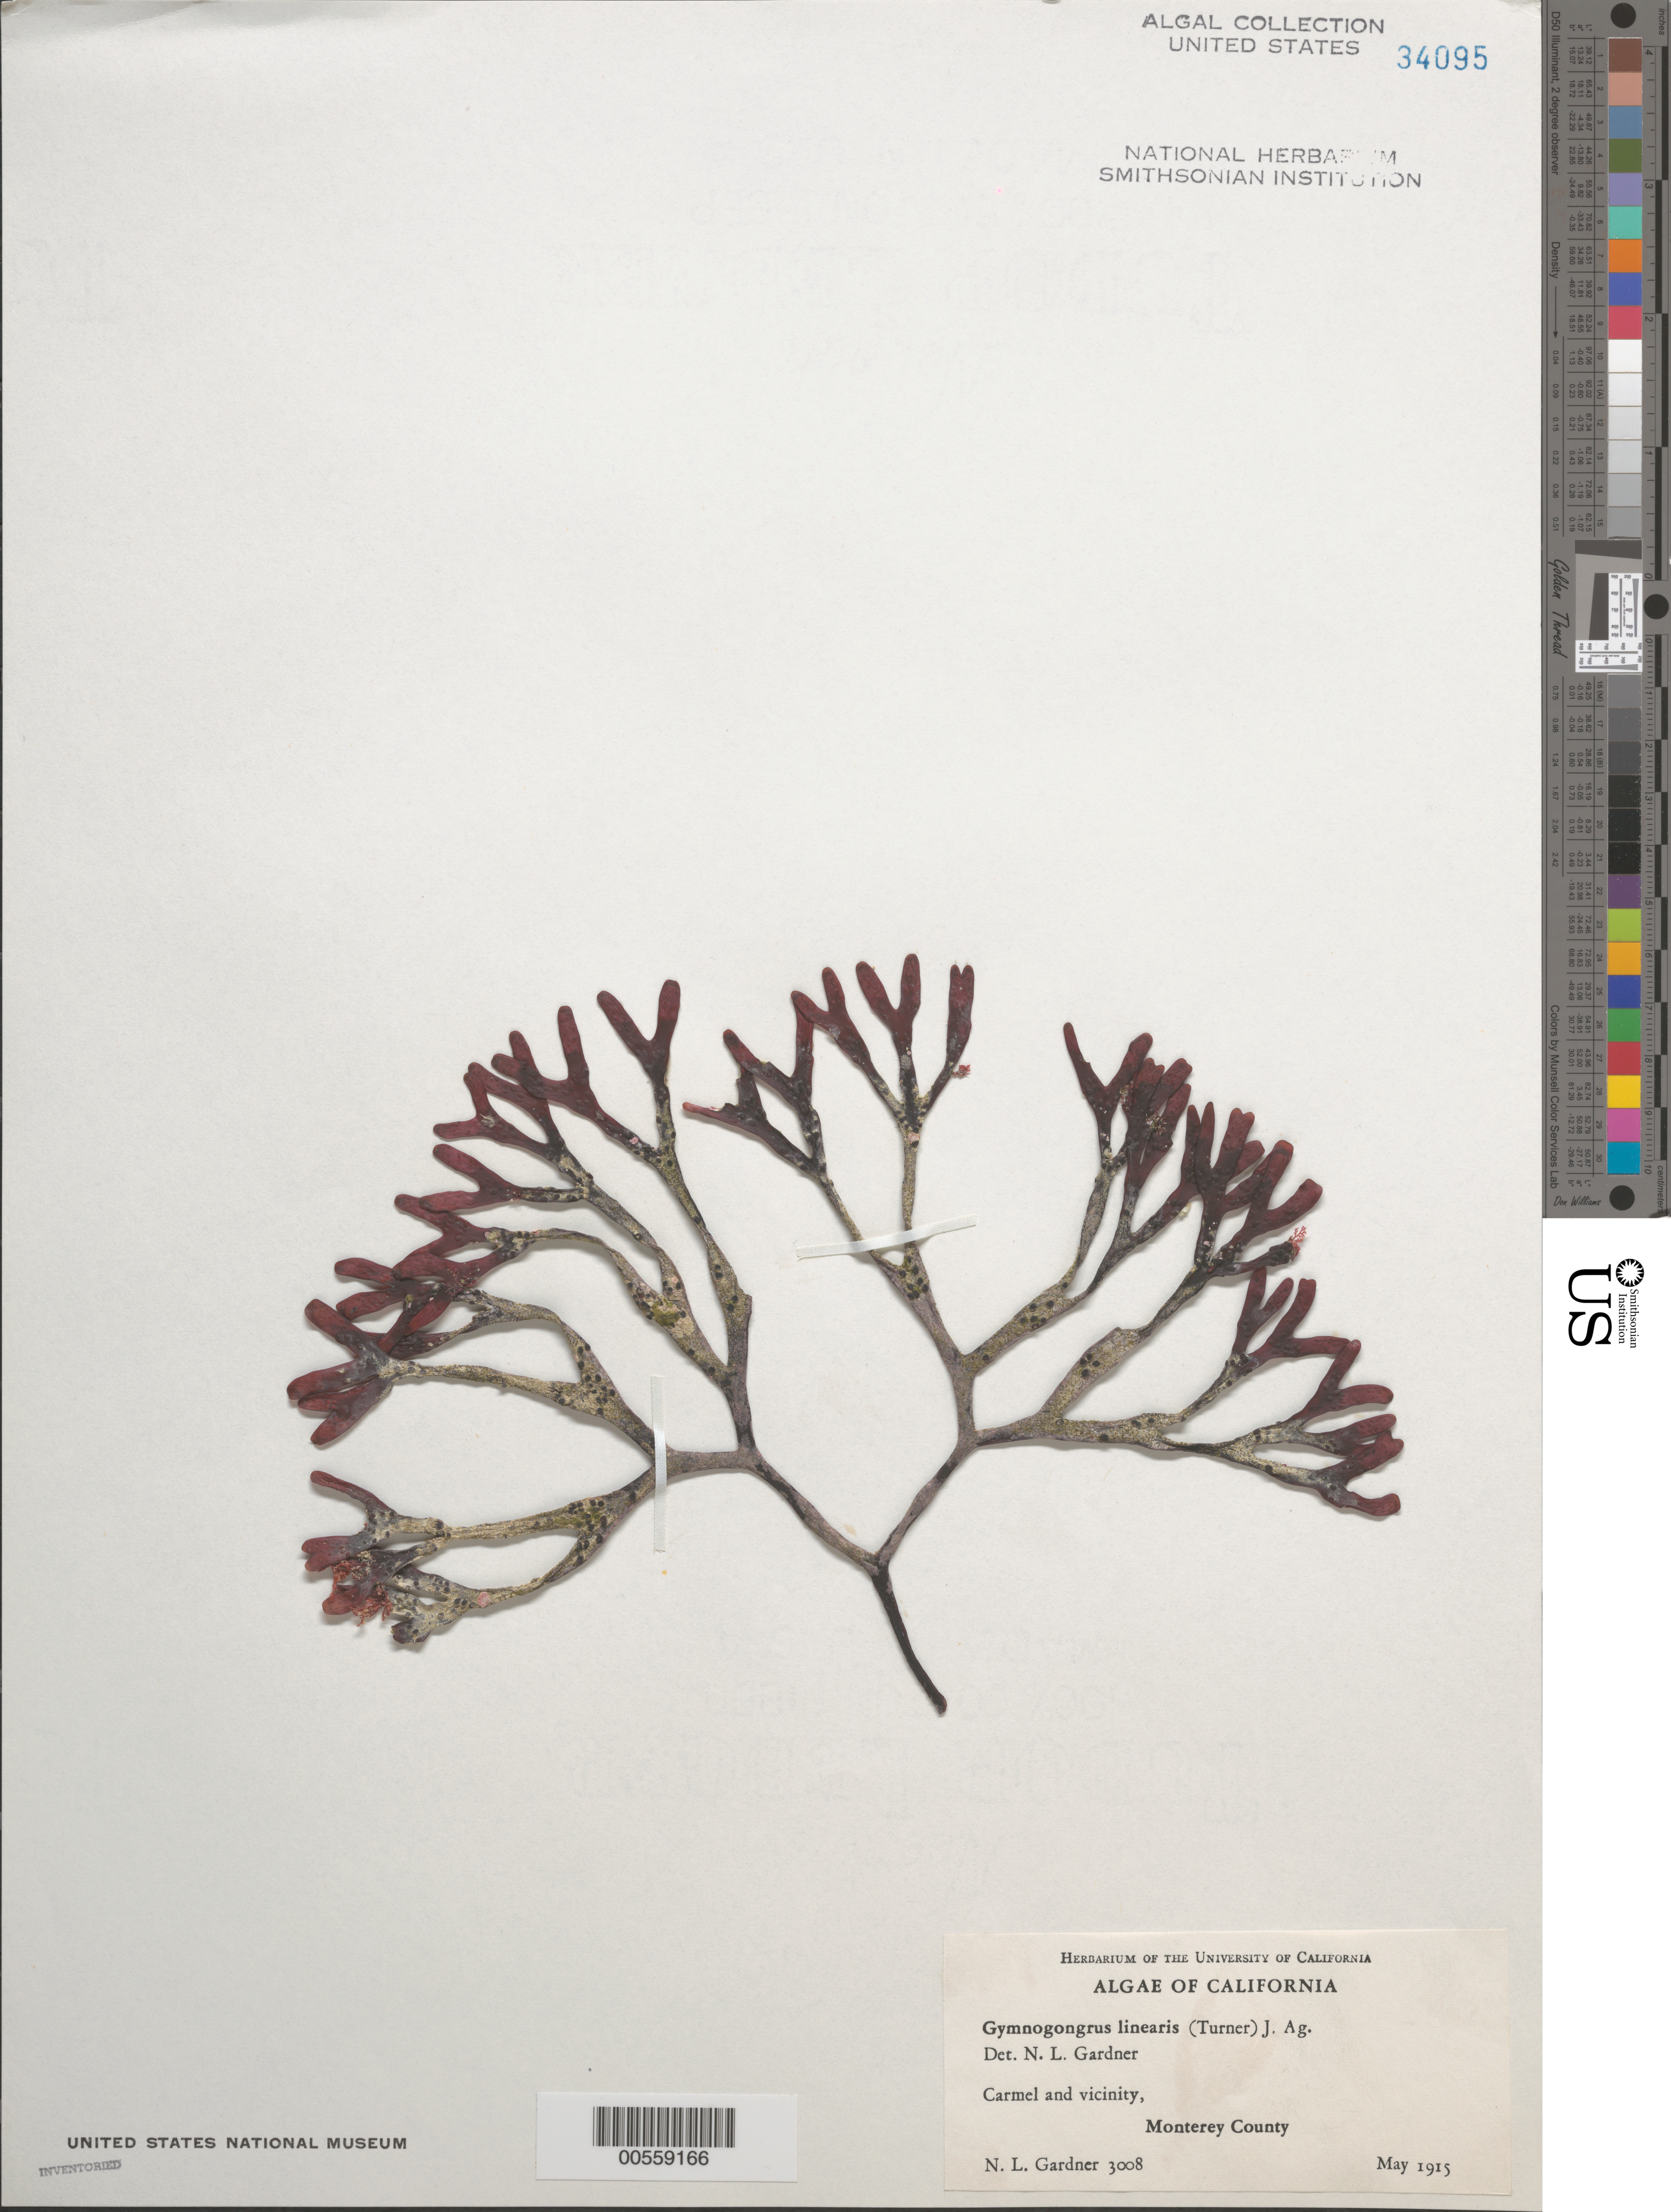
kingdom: Plantae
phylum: Rhodophyta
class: Florideophyceae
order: Gigartinales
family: Phyllophoraceae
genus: Ahnfeltiopsis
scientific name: Ahnfeltiopsis linearis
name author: (C. Agardh) P.C. Silva & DeCew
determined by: Algae name updating Project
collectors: N. Gardner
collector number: NLG 3008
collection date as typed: May 1915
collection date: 1915-05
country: United States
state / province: California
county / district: Monterey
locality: Carmel and area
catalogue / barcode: US 34095